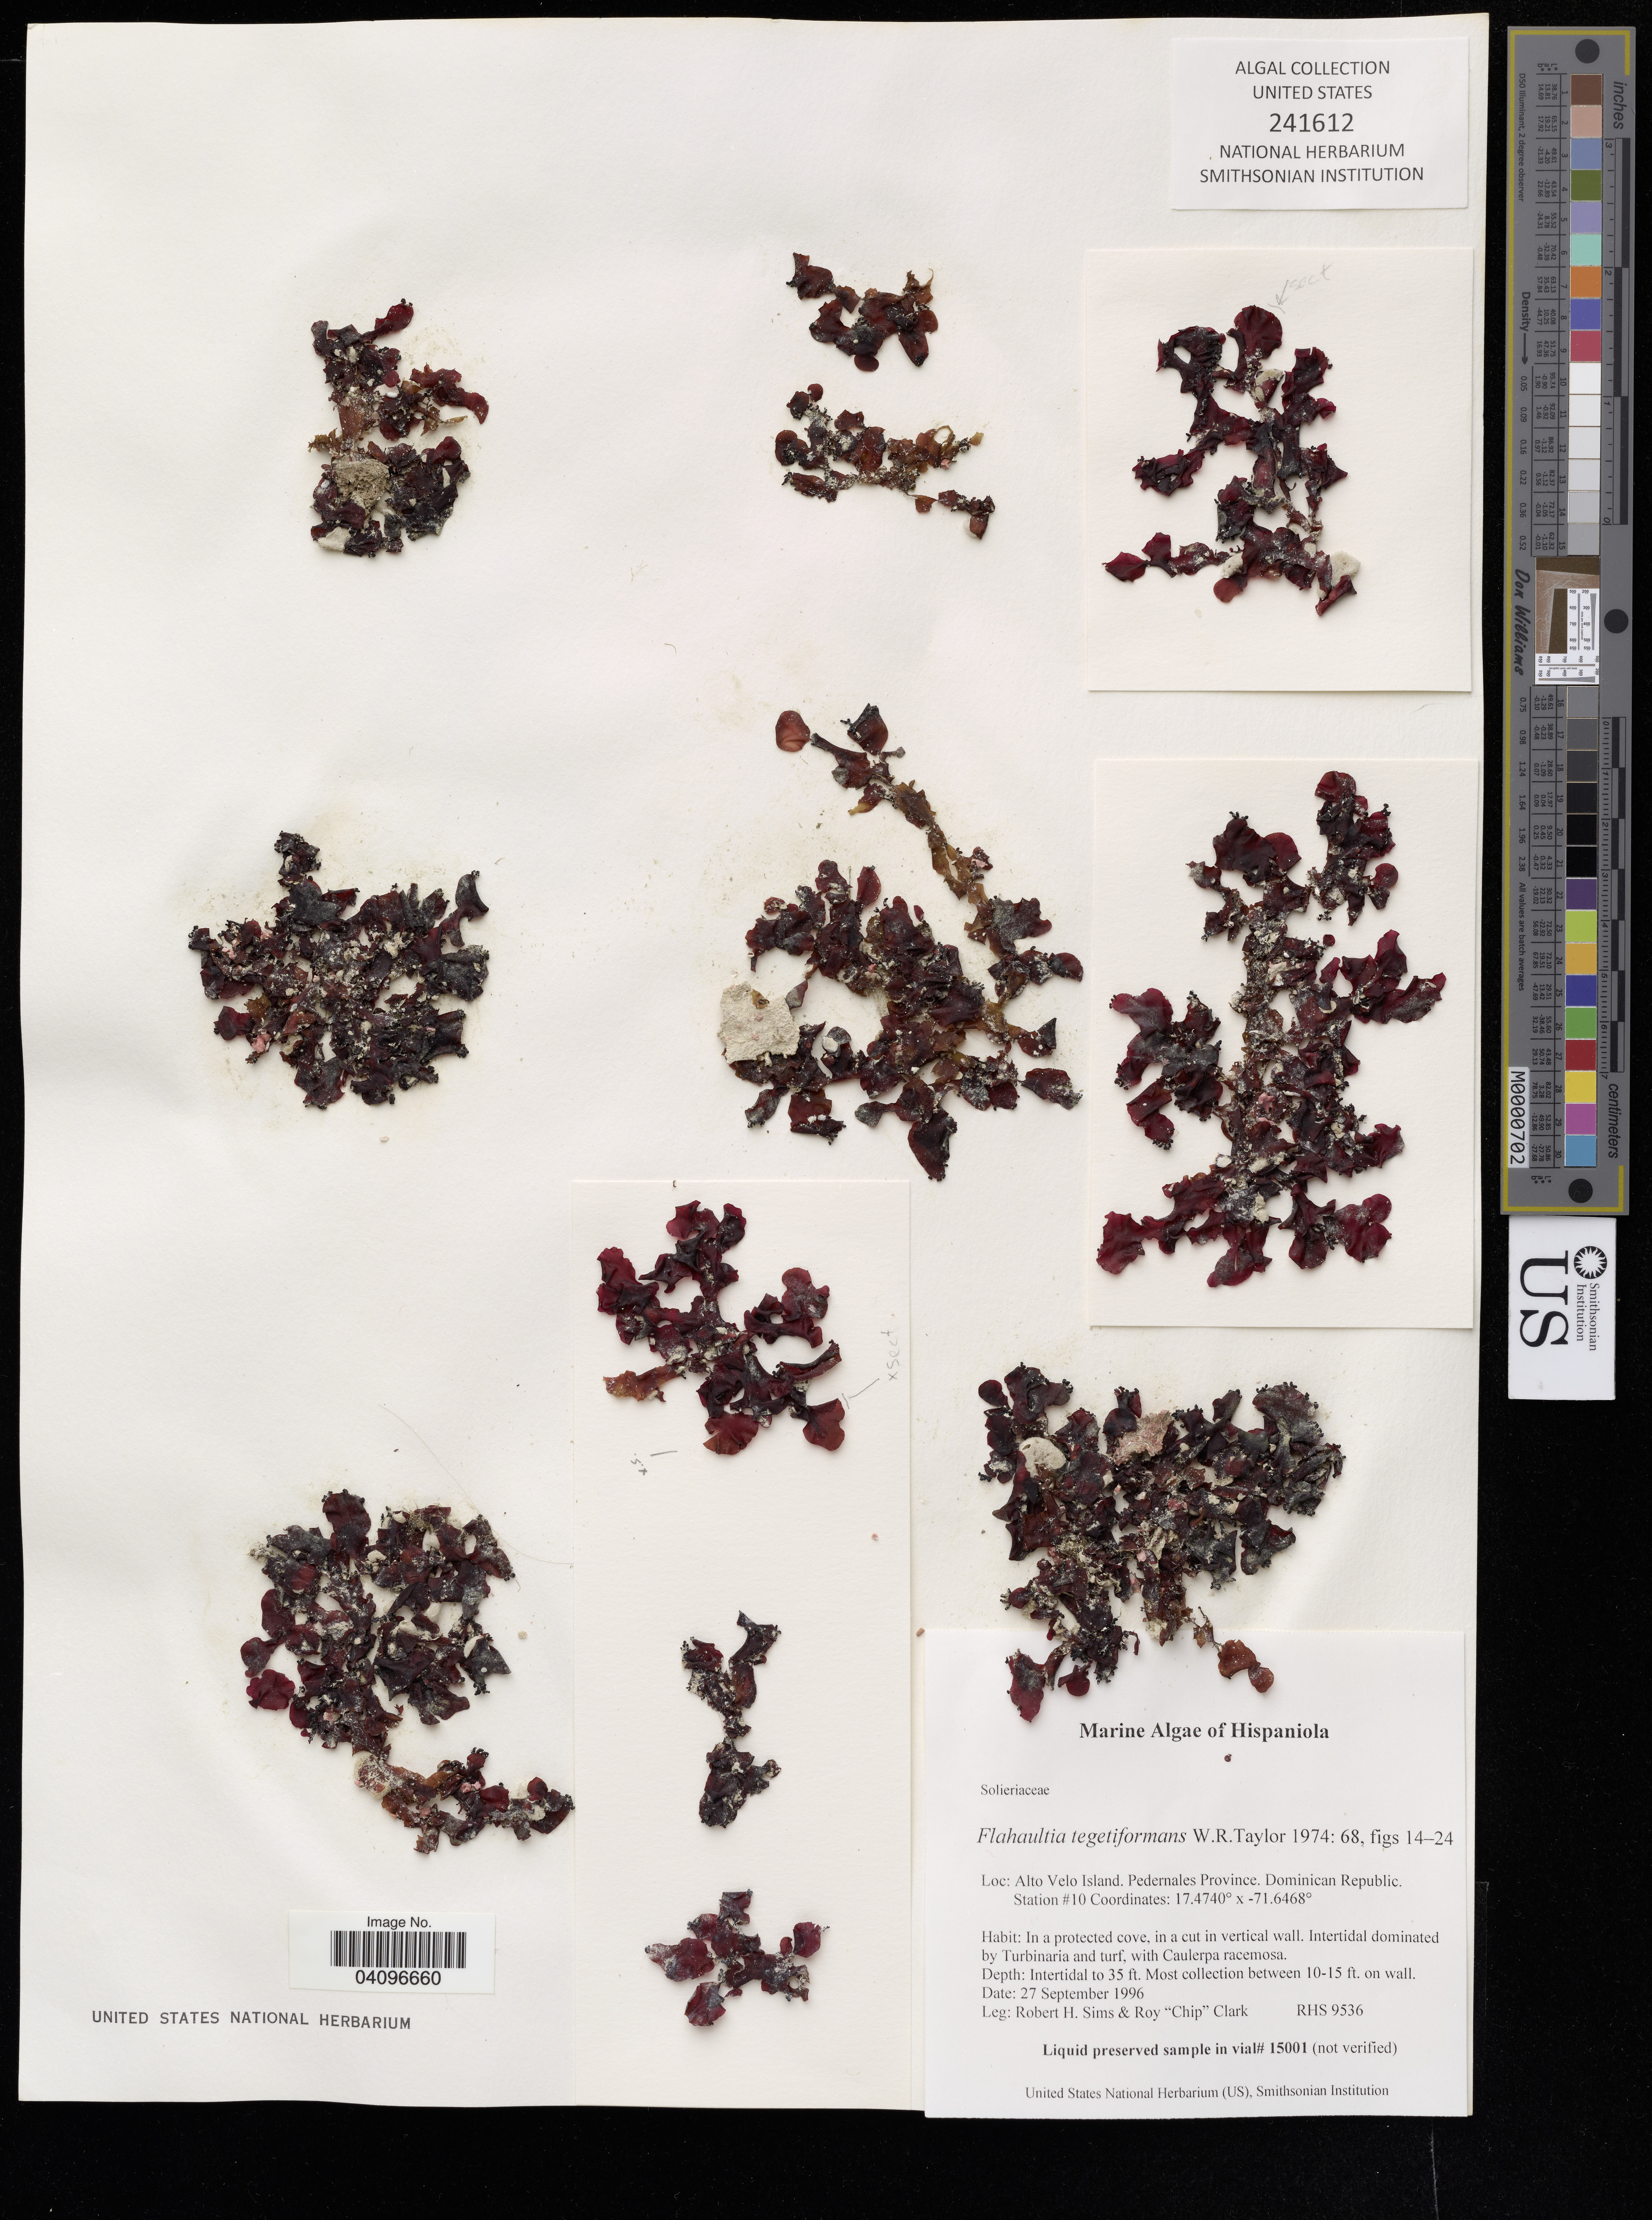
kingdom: Plantae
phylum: Rhodophyta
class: Florideophyceae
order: Gigartinales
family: Solieriaceae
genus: Flahaultia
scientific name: Flahaultia tegetiformans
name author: W.R. Taylor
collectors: R. H. Sims & R. Clark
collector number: RHS 9536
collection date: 1996-09-27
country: Dominican Republic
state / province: Pedernales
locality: Hispaniola. Alto Velo Island. Pedernales Province. Station #10.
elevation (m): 11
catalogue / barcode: US 241612